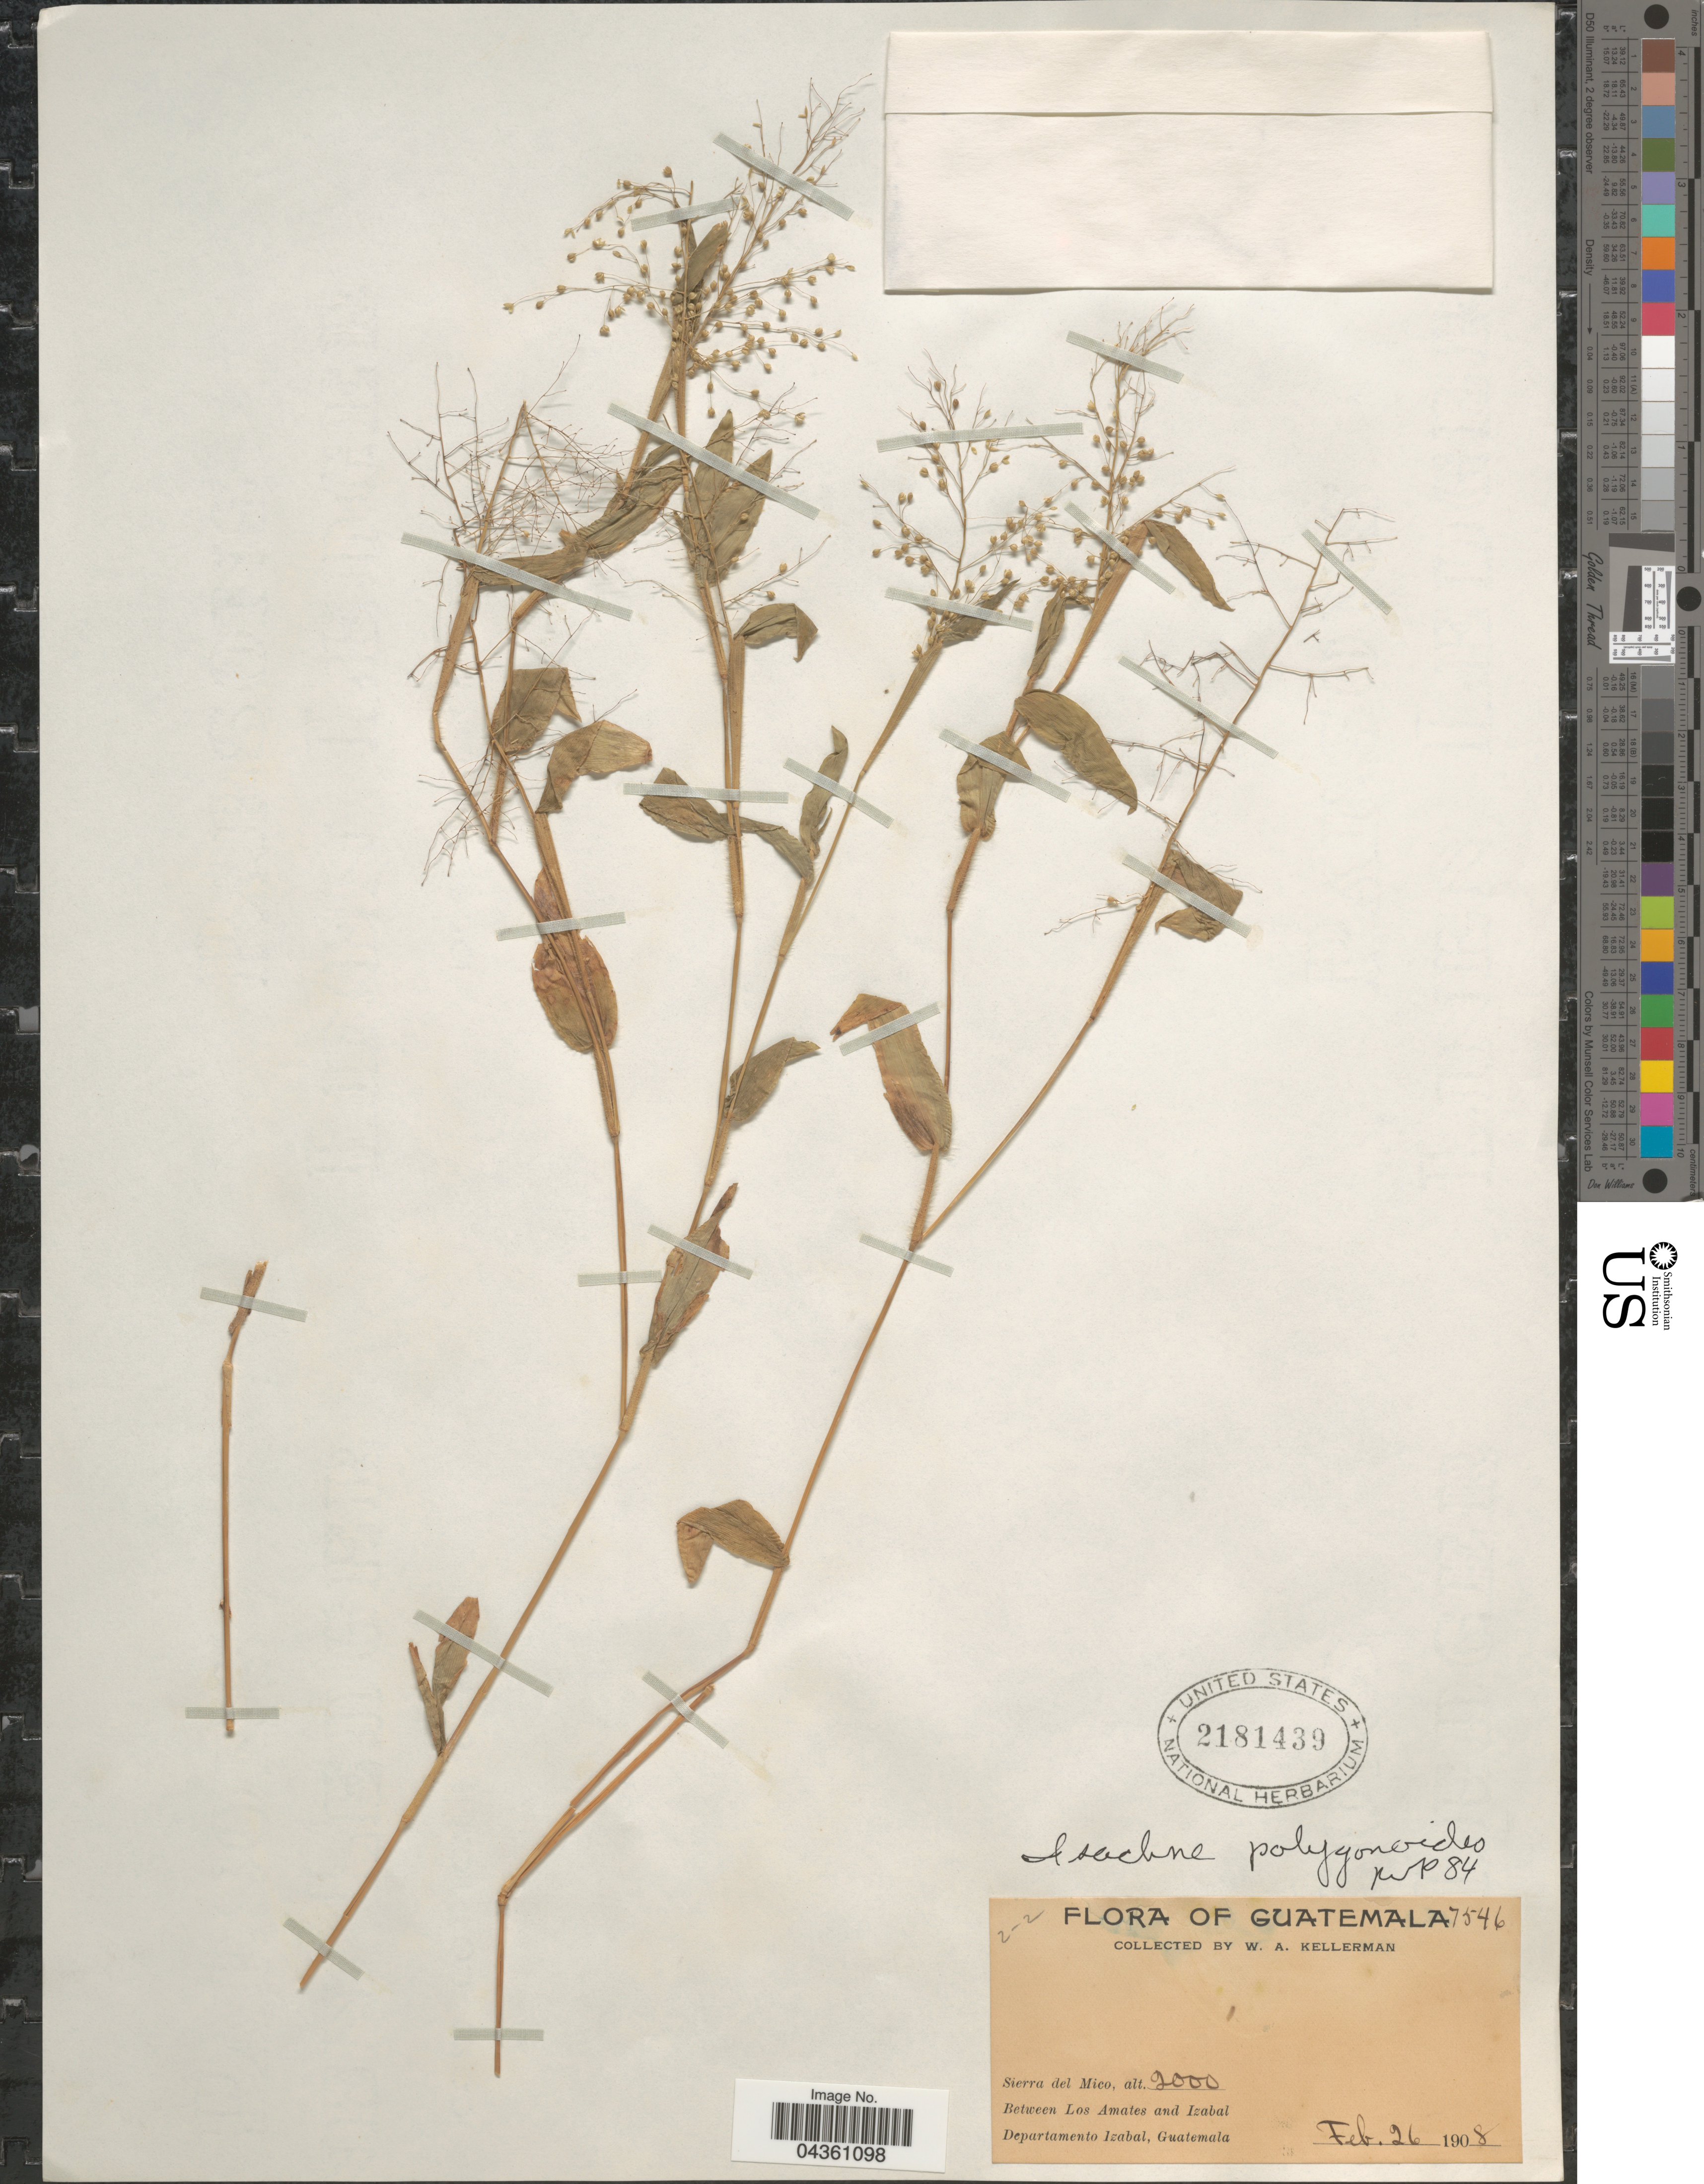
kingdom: Plantae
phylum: Tracheophyta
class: Liliopsida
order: Poales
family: Poaceae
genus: Isachne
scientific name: Isachne polygonoides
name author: (Lam.) Döll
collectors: W. Kellerman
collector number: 7546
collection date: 1908-02-26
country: Guatemala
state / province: Izabal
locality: Sierra del Mico. Between Los Amates and Izabal. Departamento Izabal.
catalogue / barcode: US 2181439